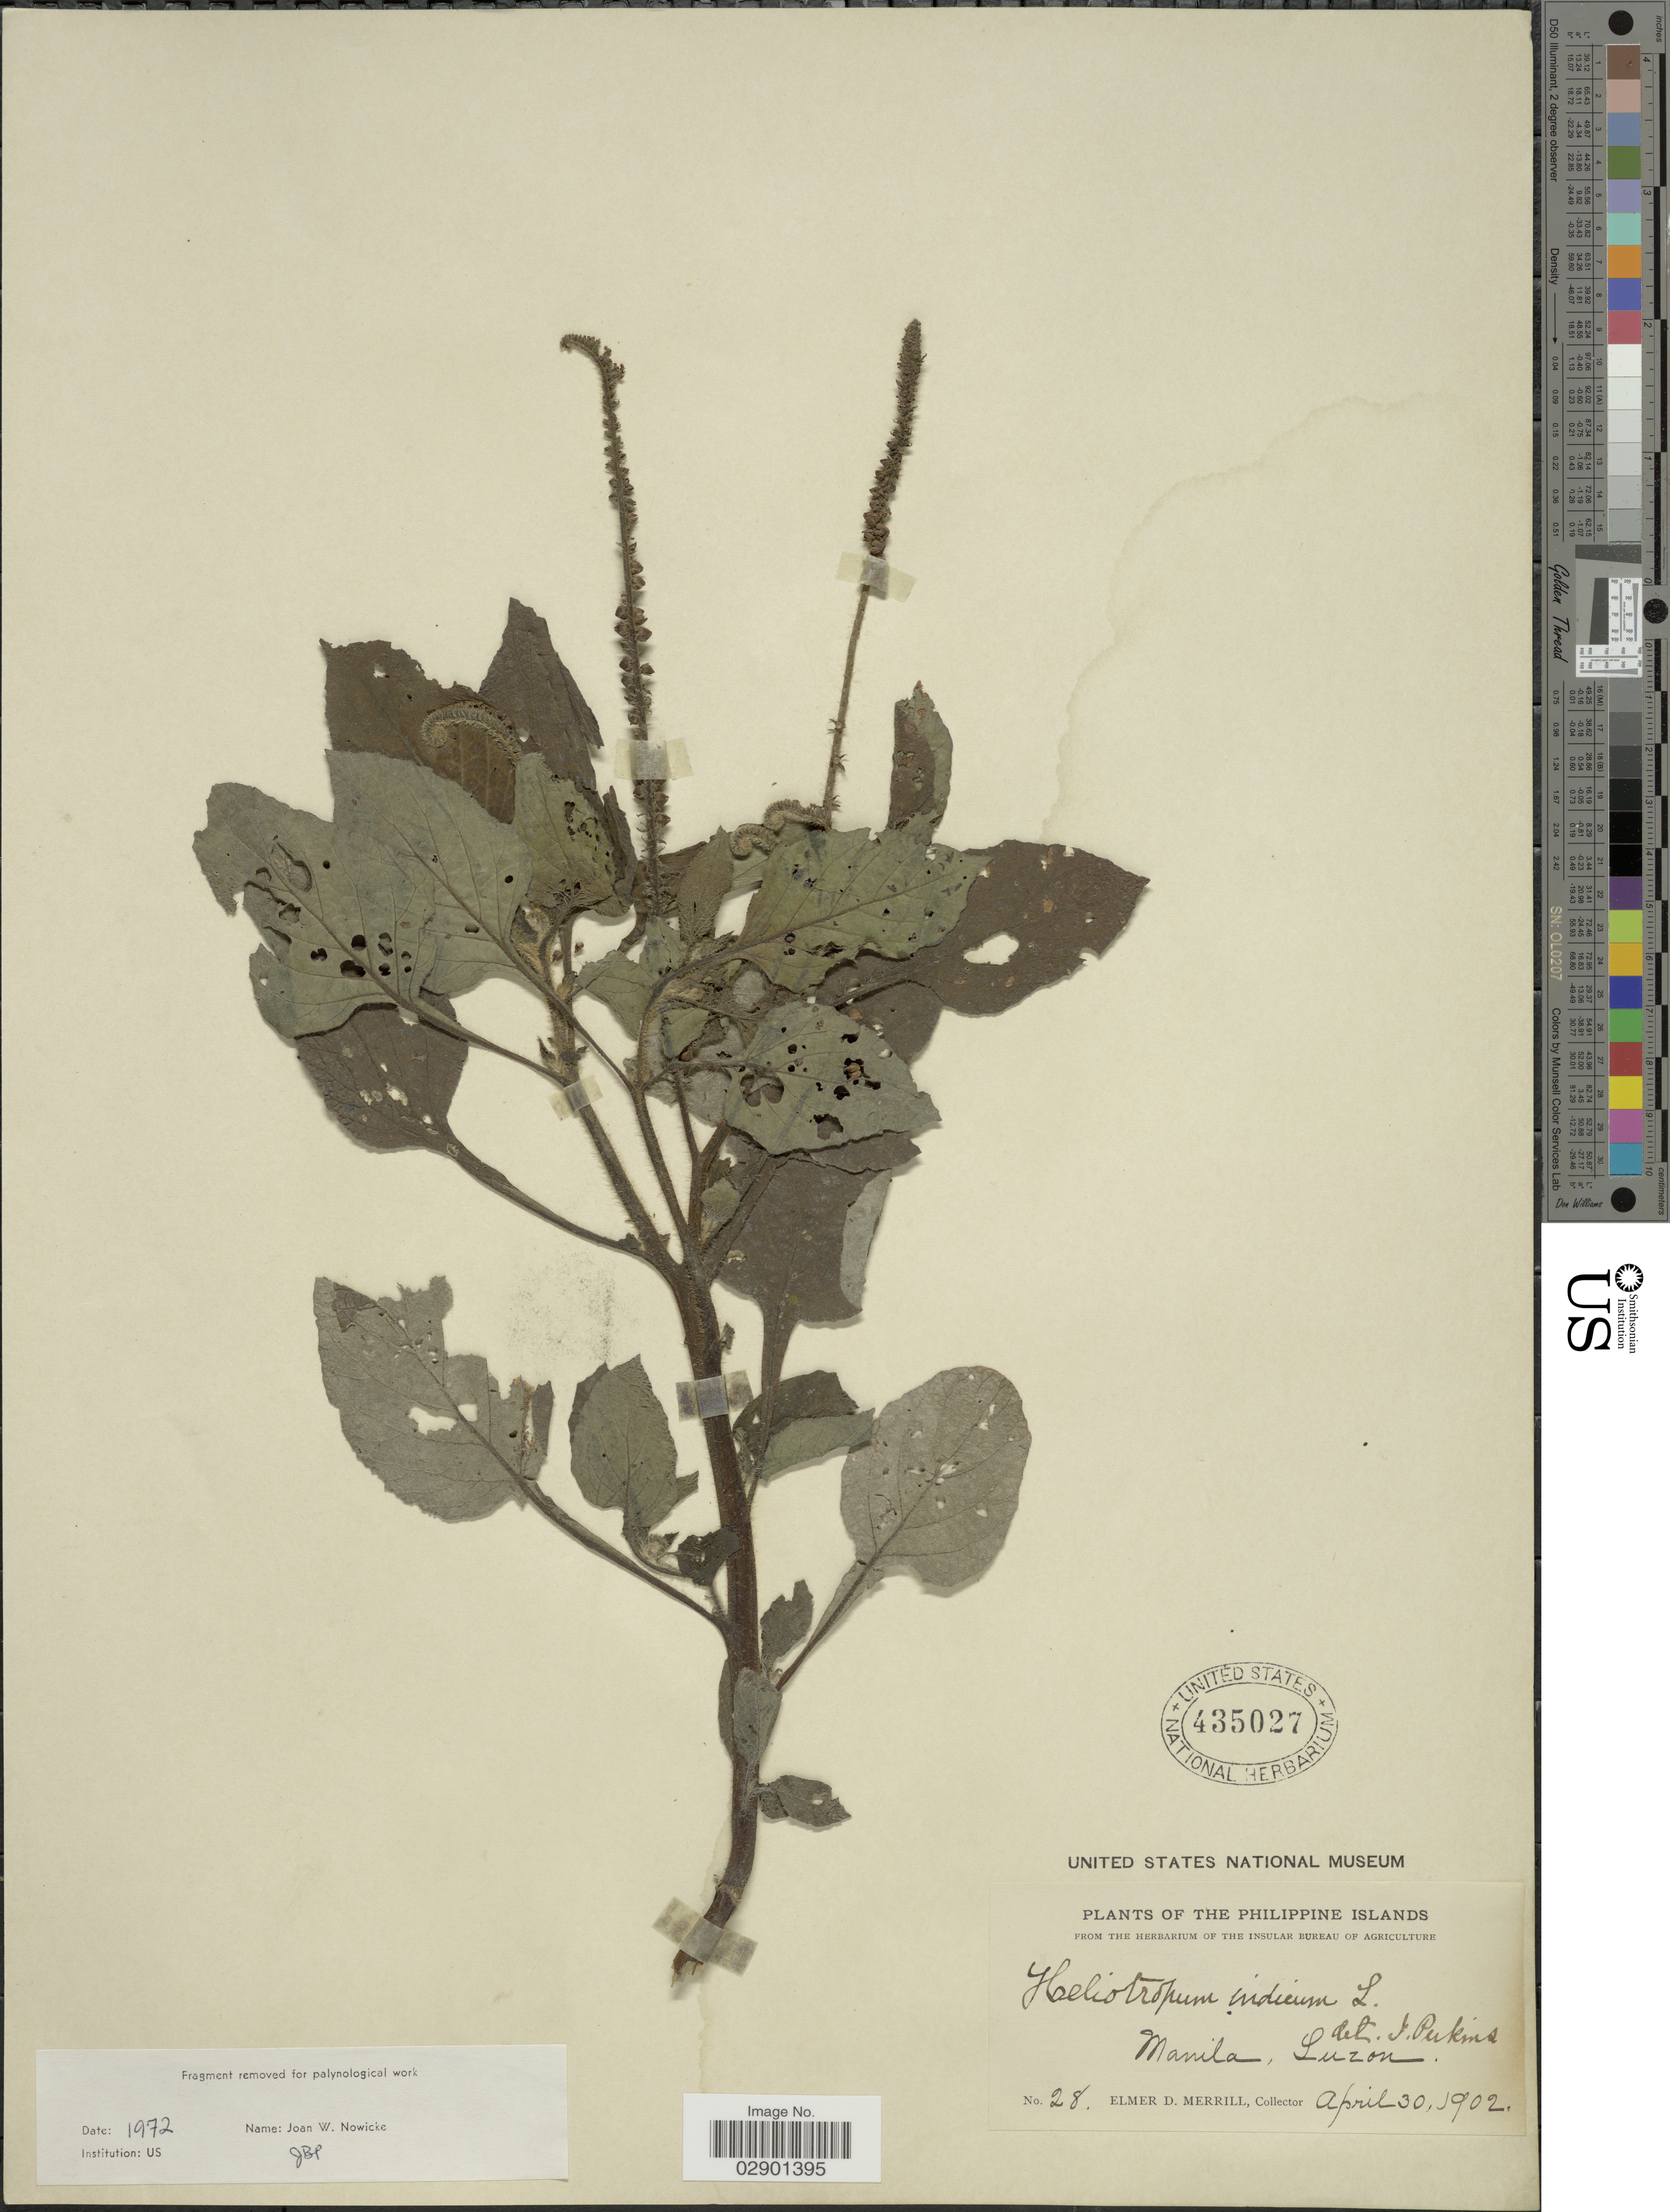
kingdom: Plantae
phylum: Tracheophyta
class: Magnoliopsida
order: Boraginales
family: Heliotropiaceae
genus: Heliotropium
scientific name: Heliotropium indicum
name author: L.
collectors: E. D. Merrill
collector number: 28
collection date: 1902-04-30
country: Philippines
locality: Philippine Islands. Manila, Luzon.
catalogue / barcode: US 435027